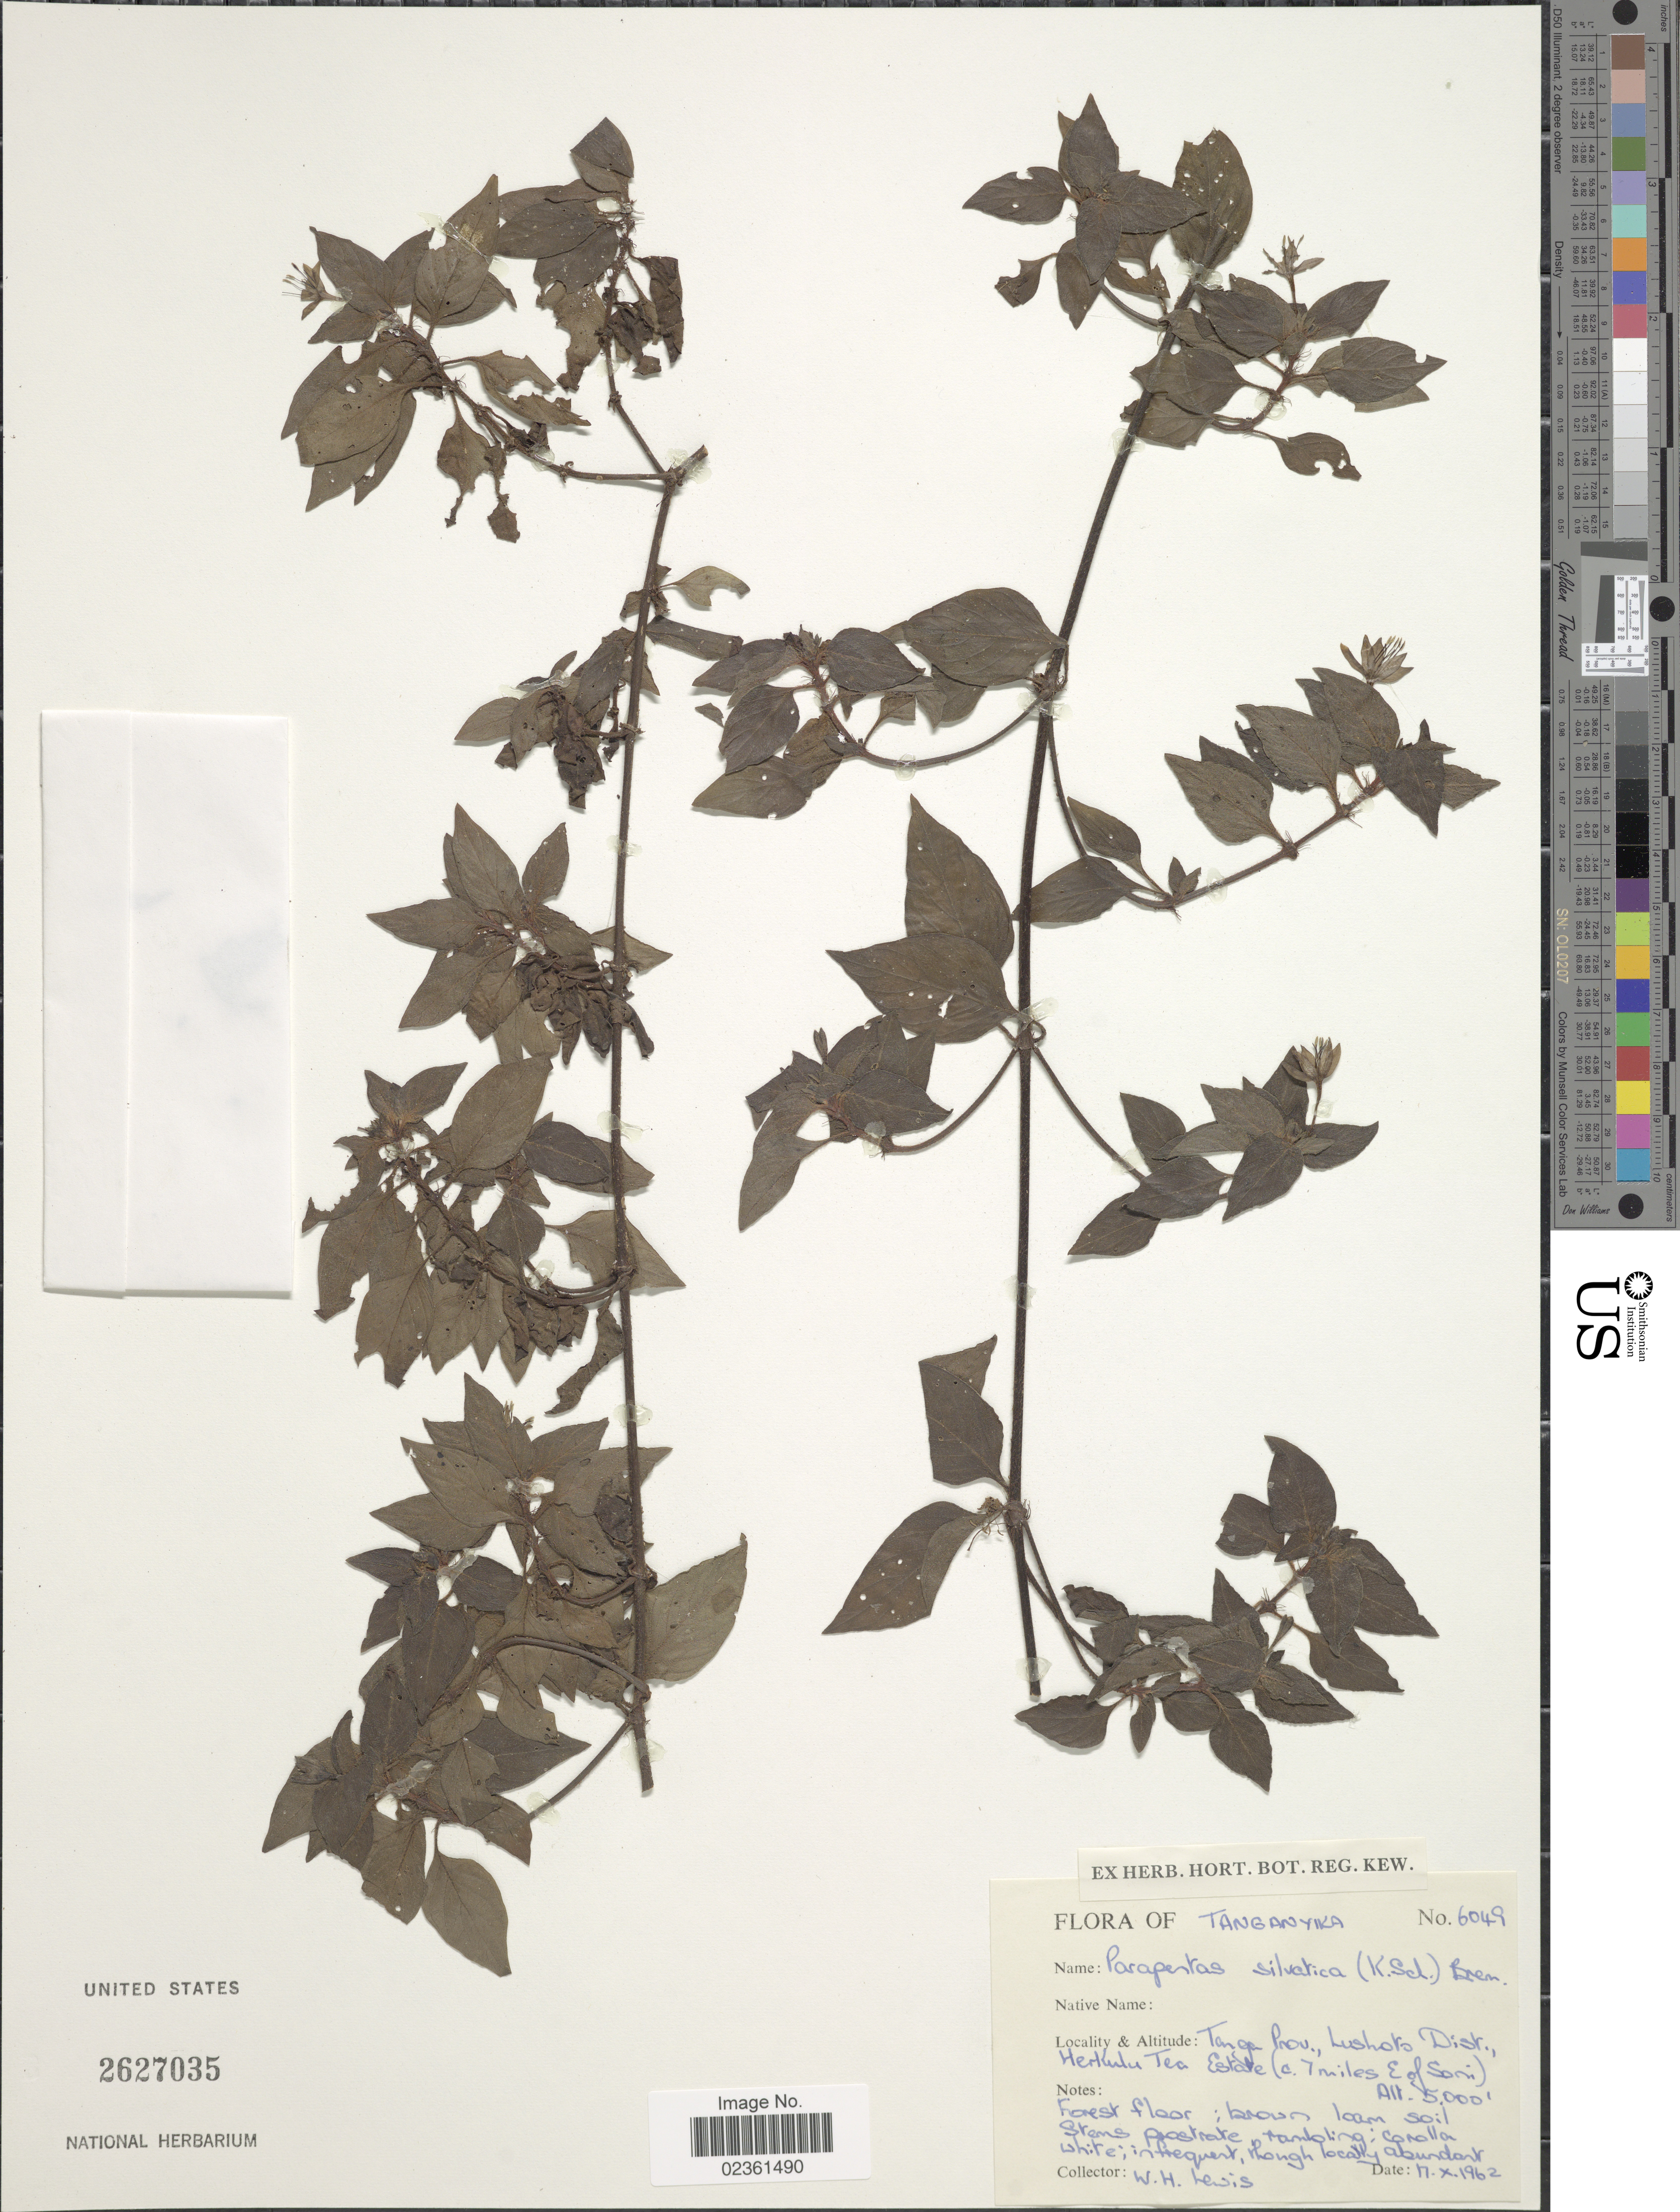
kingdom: Plantae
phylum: Tracheophyta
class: Magnoliopsida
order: Gentianales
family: Rubiaceae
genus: Parapentas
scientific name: Parapentas silvatica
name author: (K. Schum.) Bremek.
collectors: W. H. Lewis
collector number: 6049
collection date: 1962-10-17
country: Tanzania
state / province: Tanga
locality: Lushoto Distr., HerKulu Tea Estate (c. 7 miles E of Soni).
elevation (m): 1524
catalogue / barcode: US 2627035